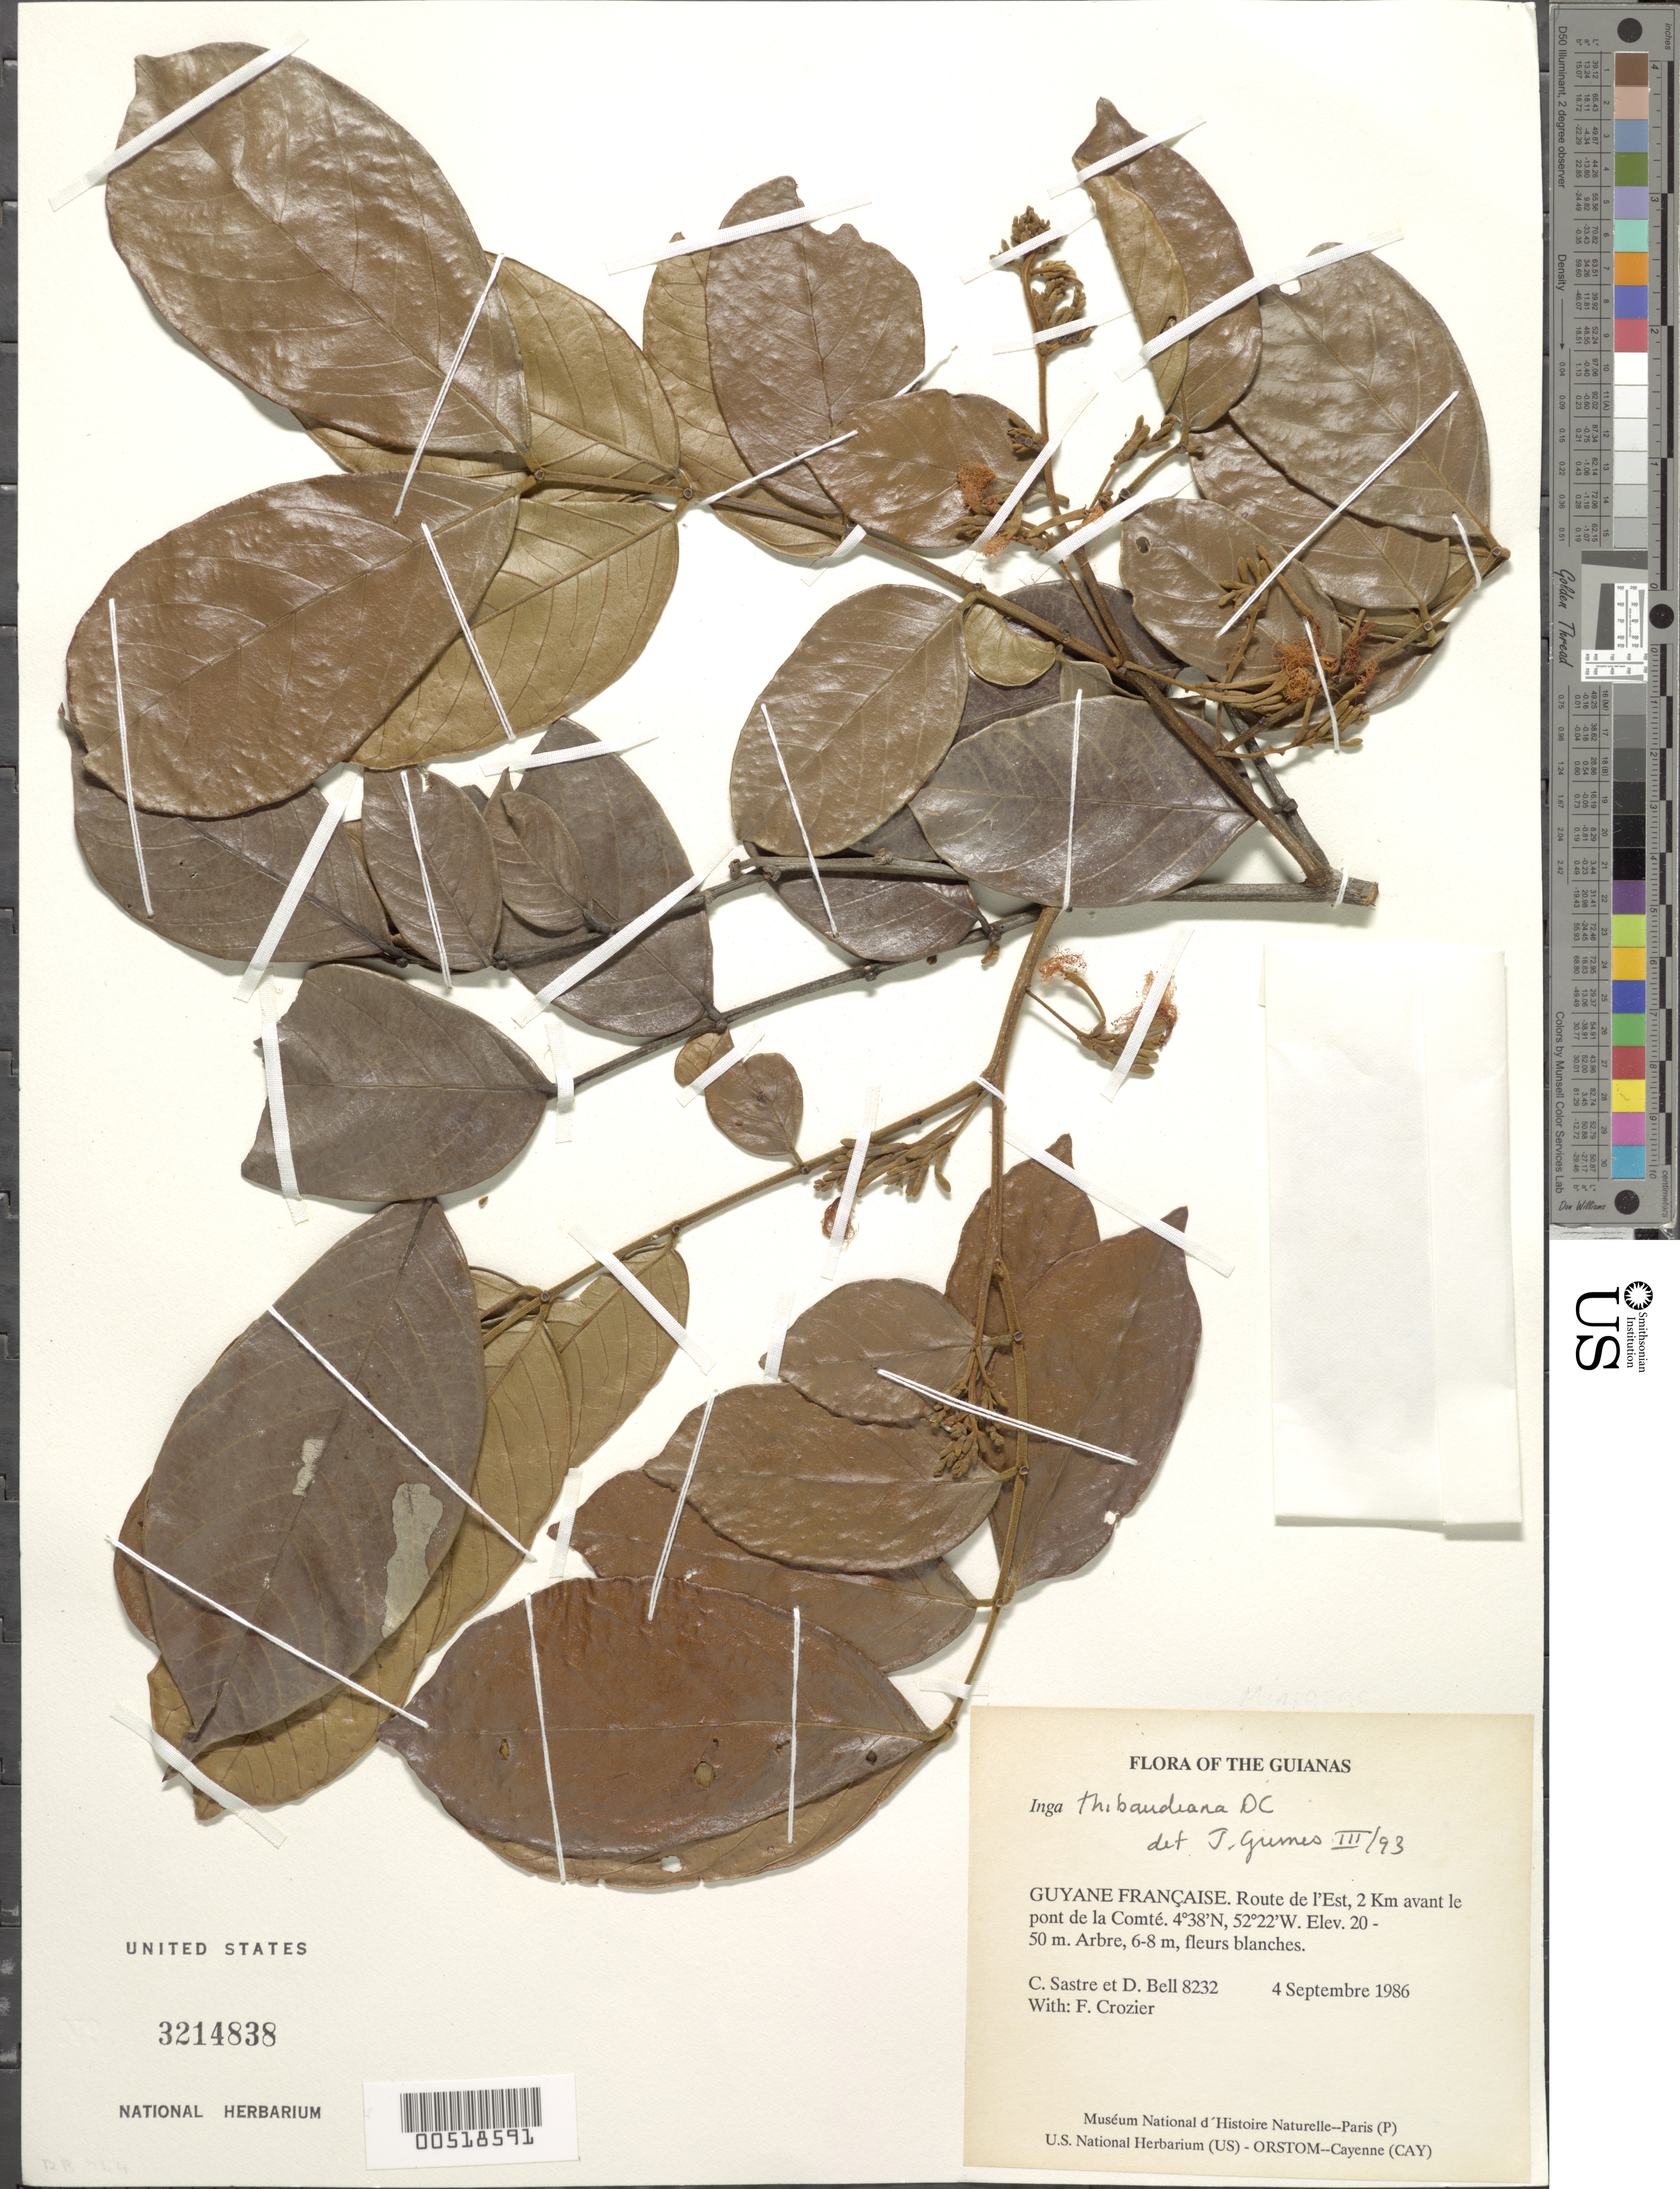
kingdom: Plantae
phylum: Tracheophyta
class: Magnoliopsida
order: Fabales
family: Fabaceae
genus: Inga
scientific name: Inga thibaudiana subsp. thibaudiana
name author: DC.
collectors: C. H. L. Sastre, D. A. Bell & F. Crozier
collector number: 8232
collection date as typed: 4 September 1986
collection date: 1986-09-04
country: French Guiana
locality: Route de l'Est, 2 km avant le pont de la Comté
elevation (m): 20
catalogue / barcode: US 3214838